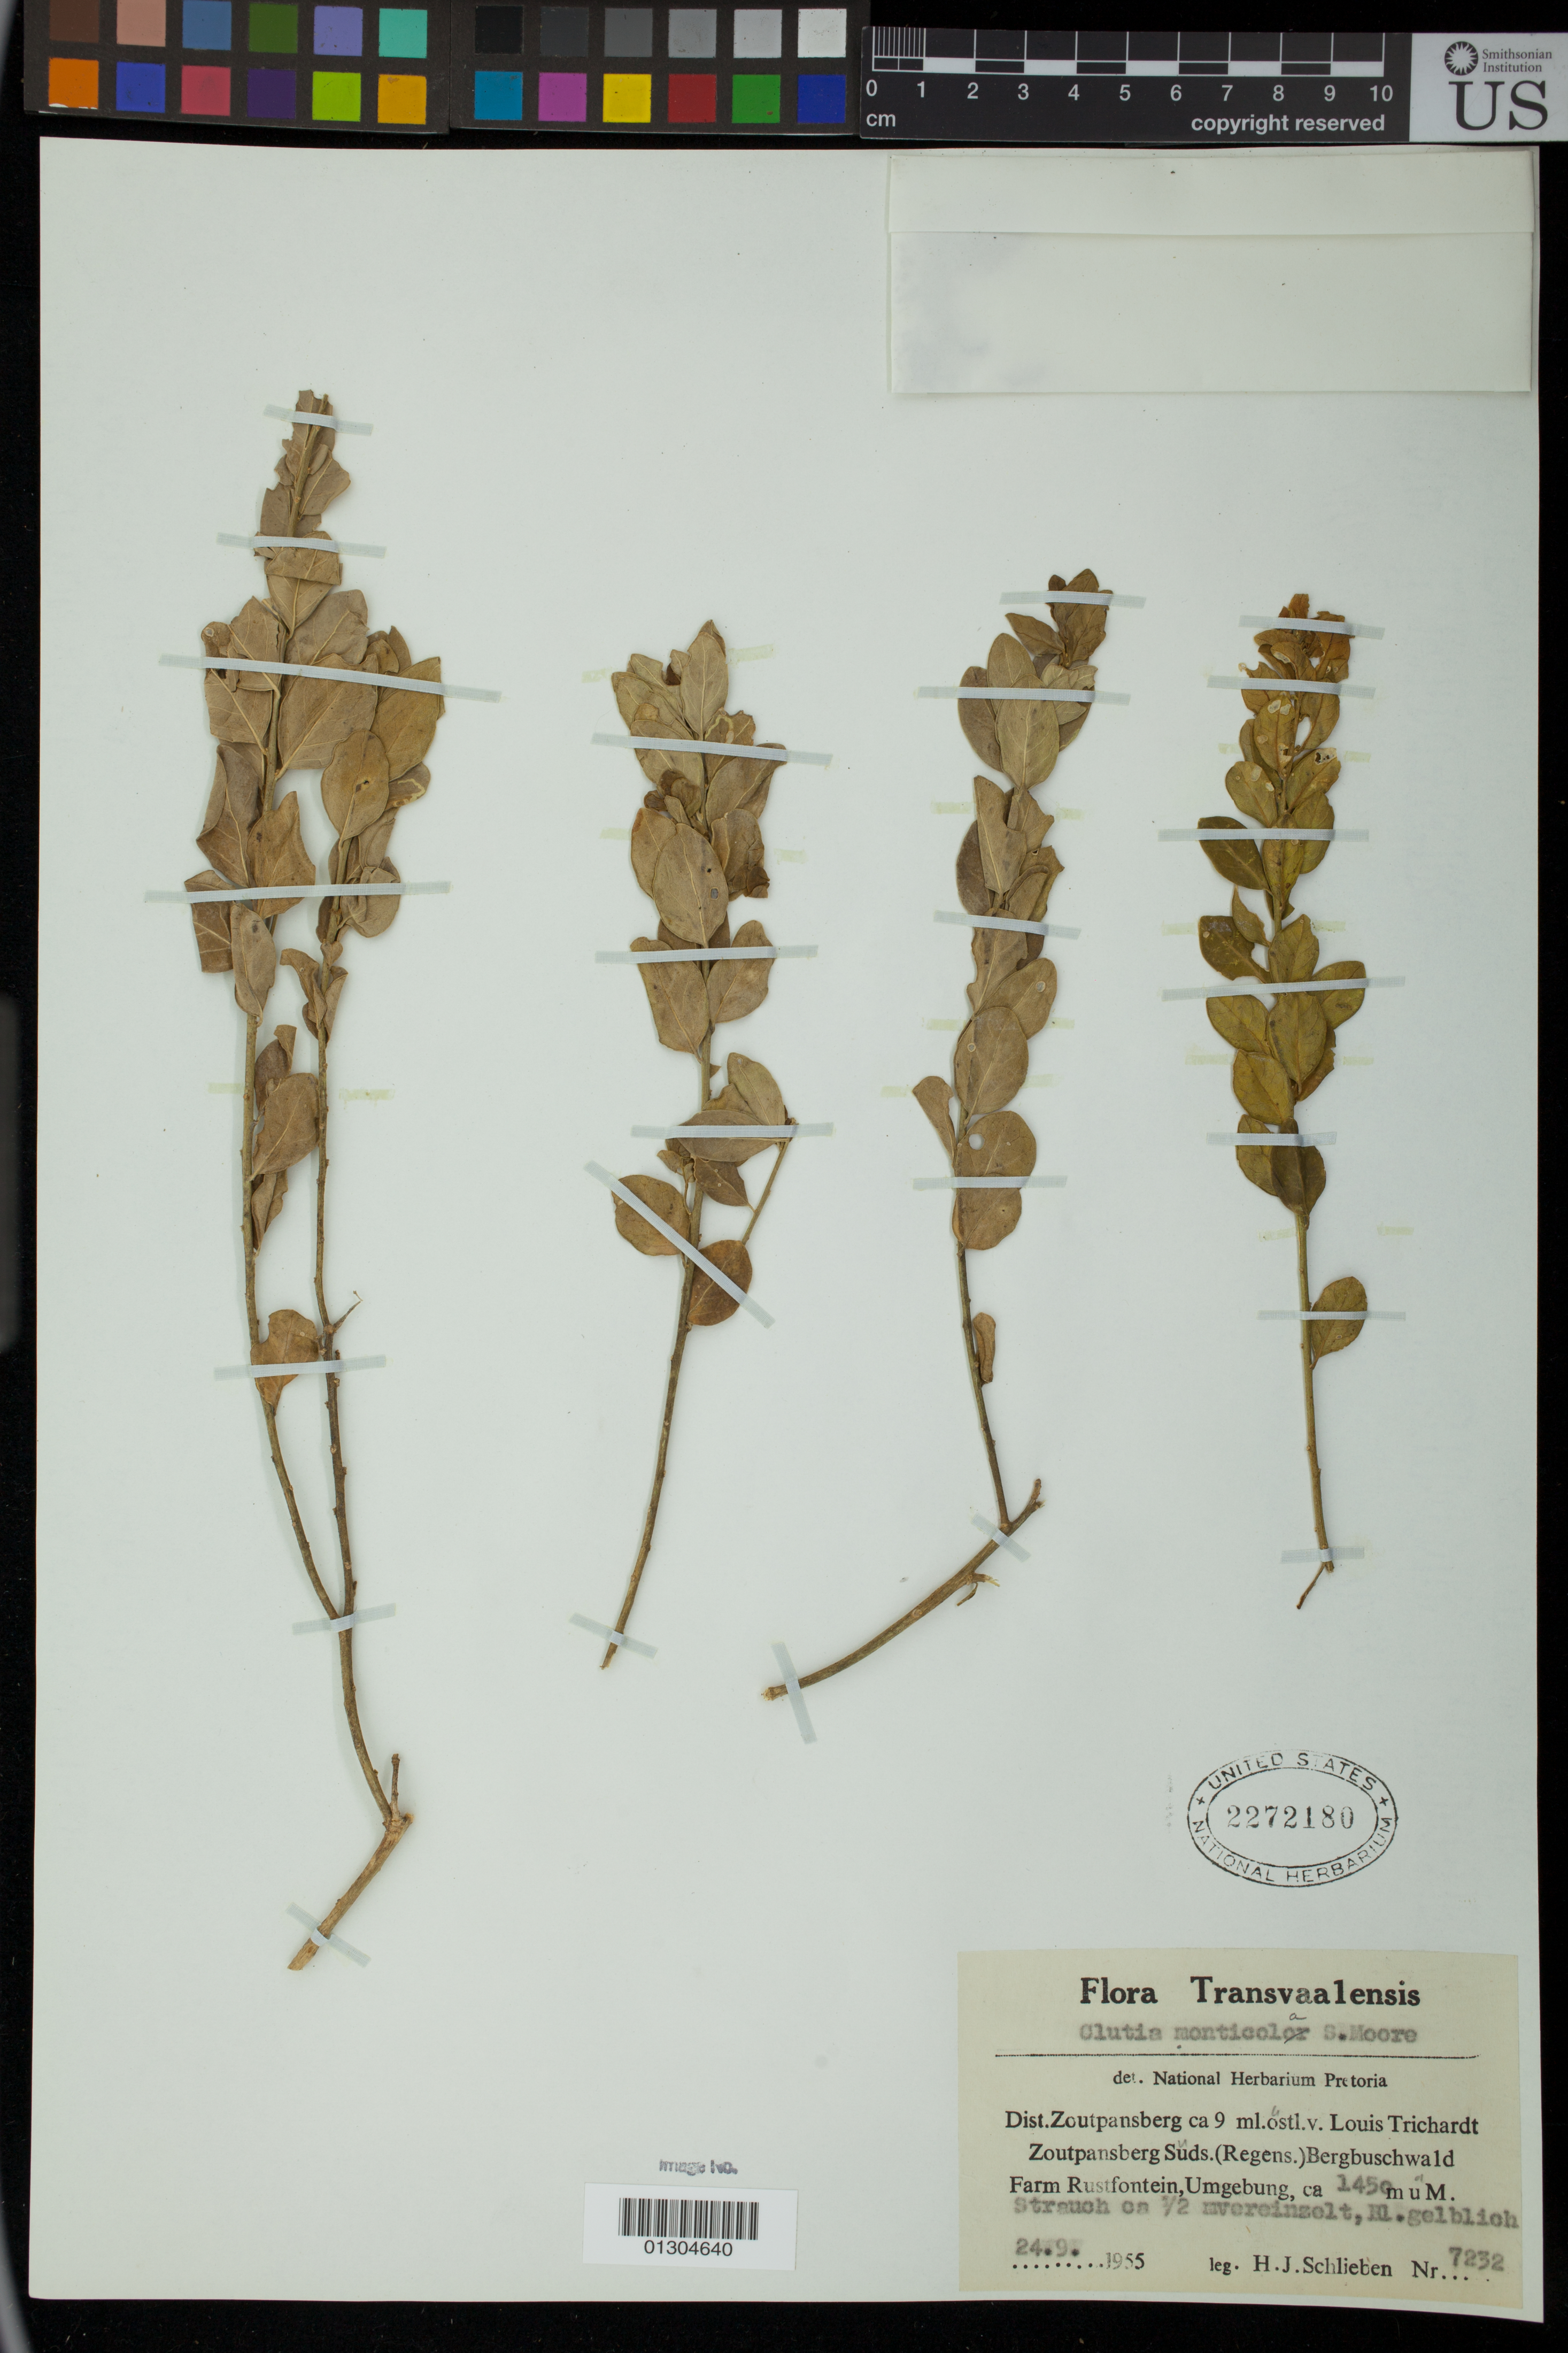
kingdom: Plantae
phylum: Tracheophyta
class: Magnoliopsida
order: Malpighiales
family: Peraceae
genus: Clutia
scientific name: Clutia monticola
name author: S. Moore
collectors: H. J. Schlieben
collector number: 7232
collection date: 1955-09-24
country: South Africa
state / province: Limpopo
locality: Dist. Zoutpansberg ca 9 ml. ostl. v. Louis Trichardt Zoutpansberg Suds. (Regens.) Bergbuschwald Farm Rustfontein Umgebung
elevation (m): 1450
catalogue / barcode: US 2272180